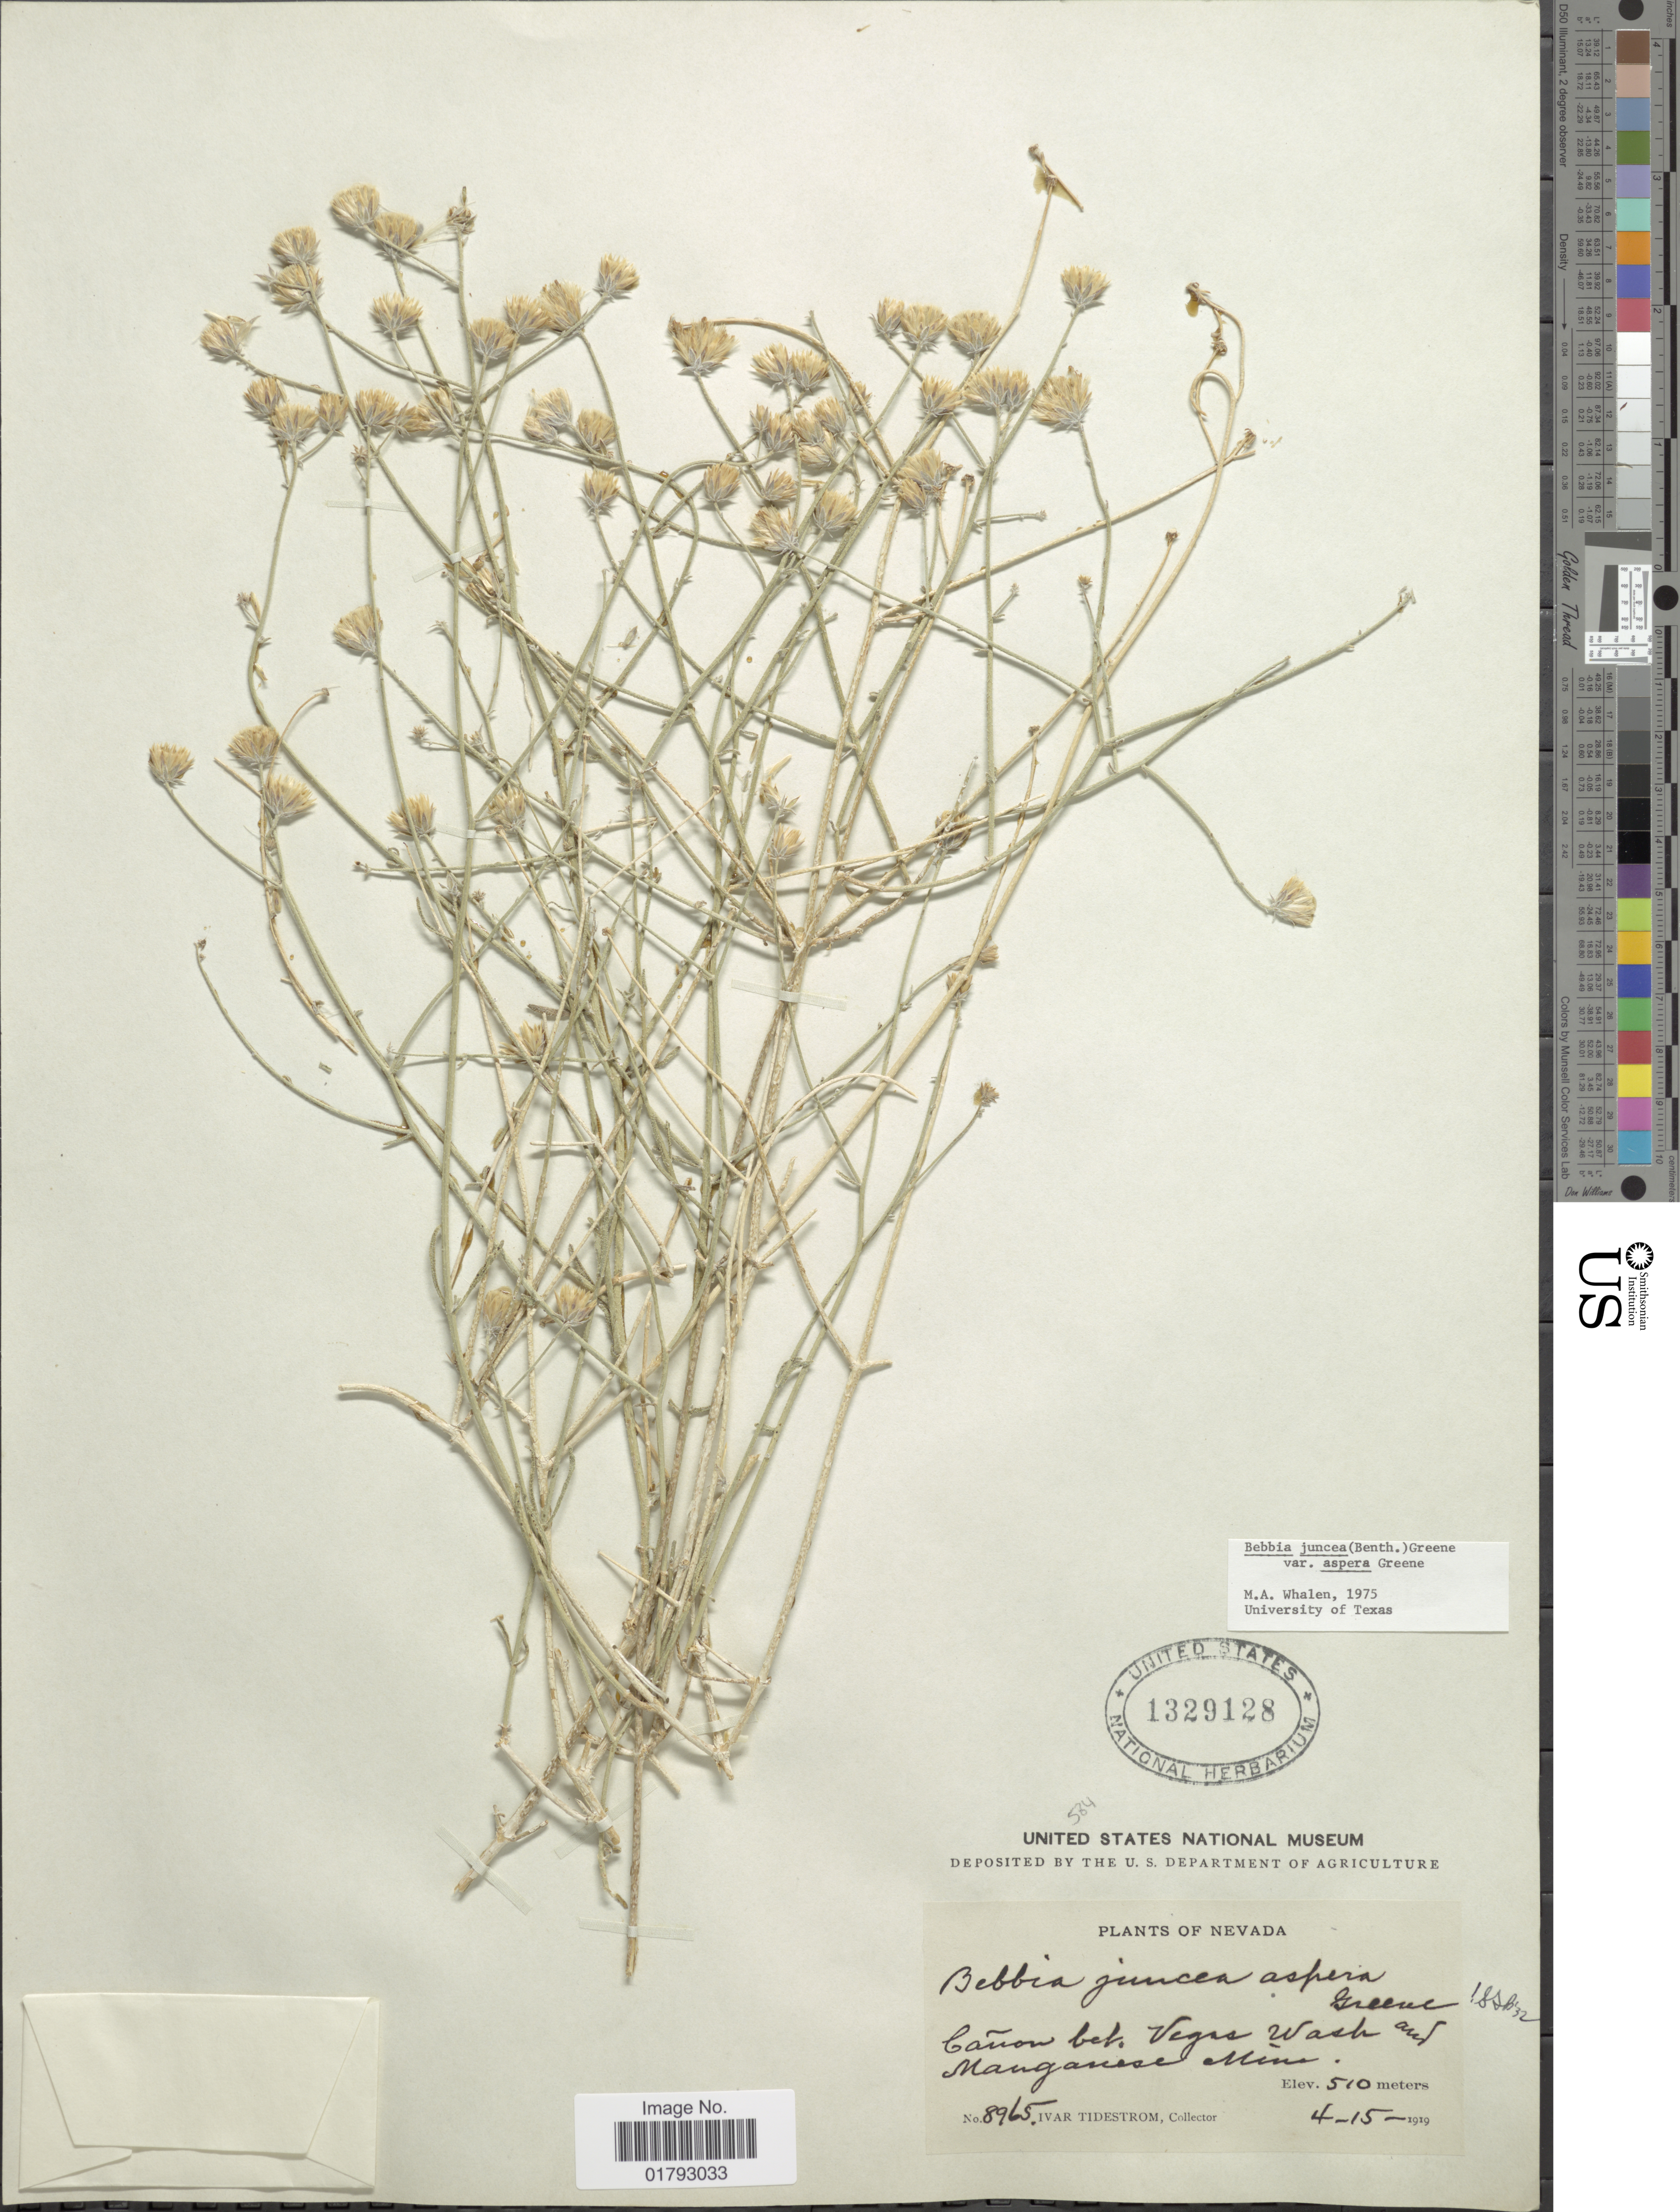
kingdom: Plantae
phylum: Tracheophyta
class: Magnoliopsida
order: Asterales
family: Asteraceae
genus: Bebbia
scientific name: Bebbia juncea var. aspera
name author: Greene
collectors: I. F. Tidestrom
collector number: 8965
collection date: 1919-04-15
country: United States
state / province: Nevada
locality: Canon bet, Vegas wash and Manganese Mine.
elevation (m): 510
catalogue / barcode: US 1329128